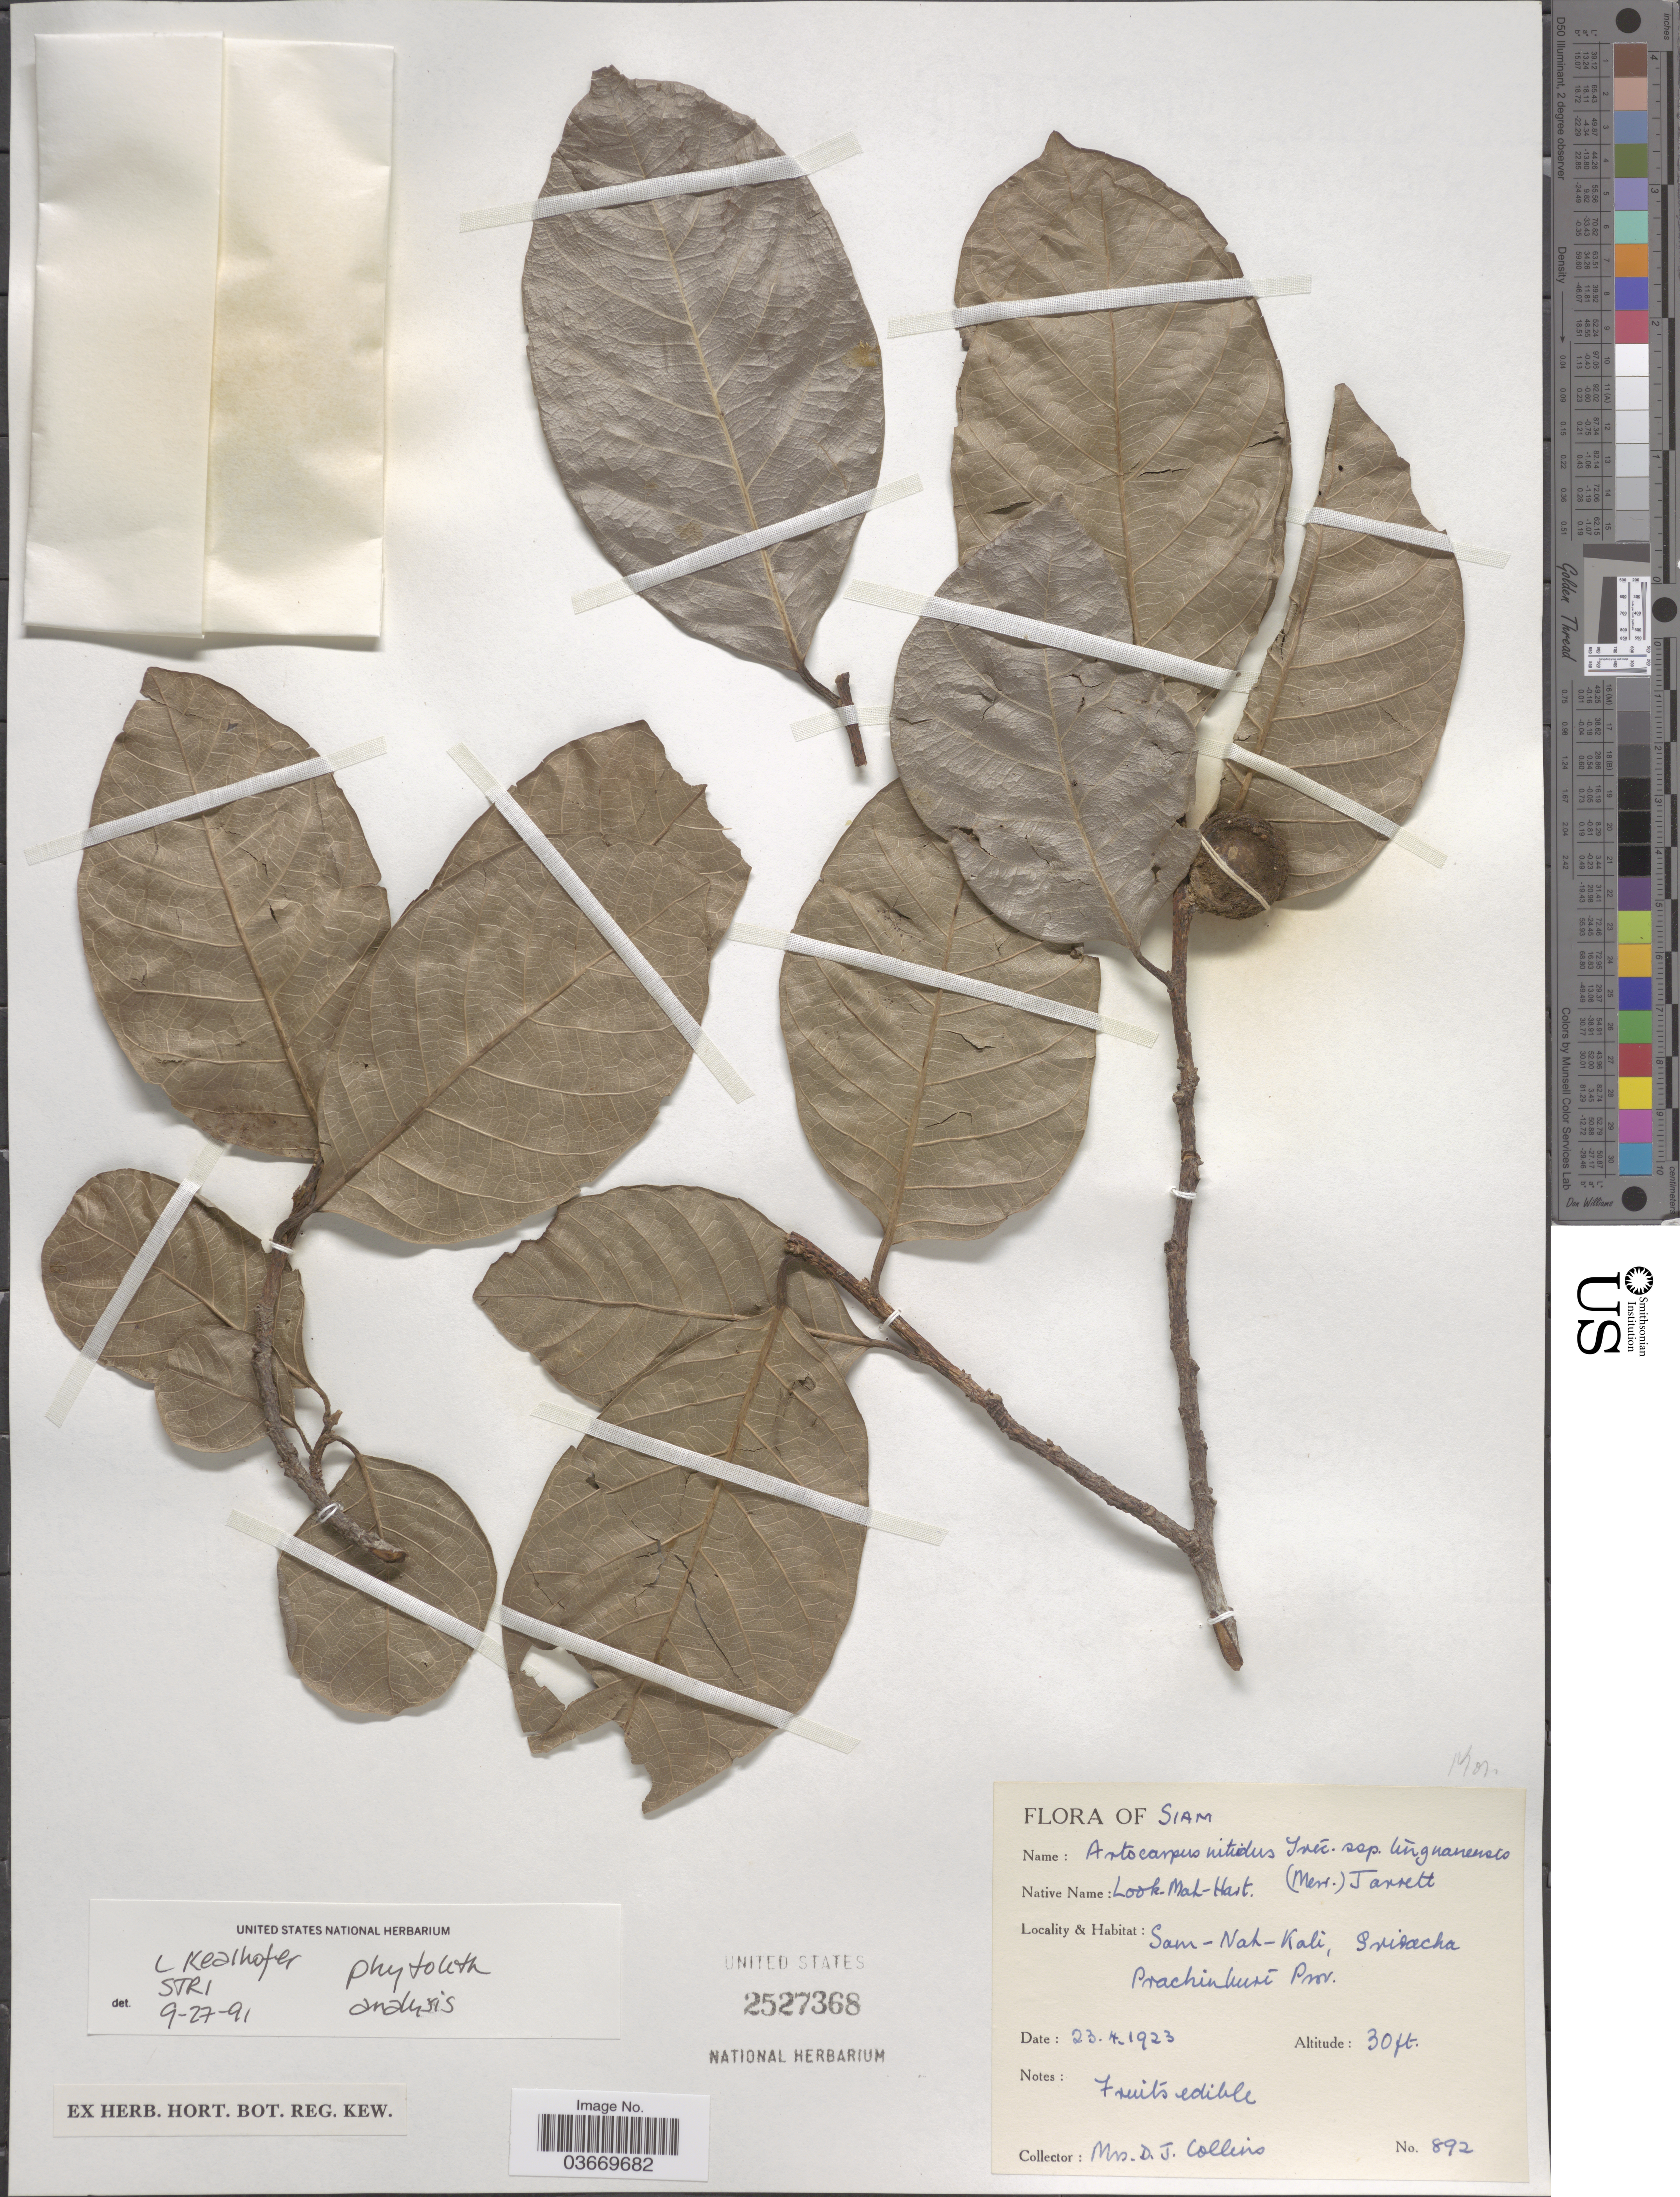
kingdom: Plantae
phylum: Tracheophyta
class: Magnoliopsida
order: Rosales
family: Moraceae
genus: Artocarpus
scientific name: Artocarpus nitidus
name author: Trécul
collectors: Mrs. D. J. Collins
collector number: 892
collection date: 1923-04-23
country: Thailand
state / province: Prachin Buri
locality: Siam. Sam-Nah-Kali, Sriracha Prachinburi Prov.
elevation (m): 9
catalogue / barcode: US 2527368